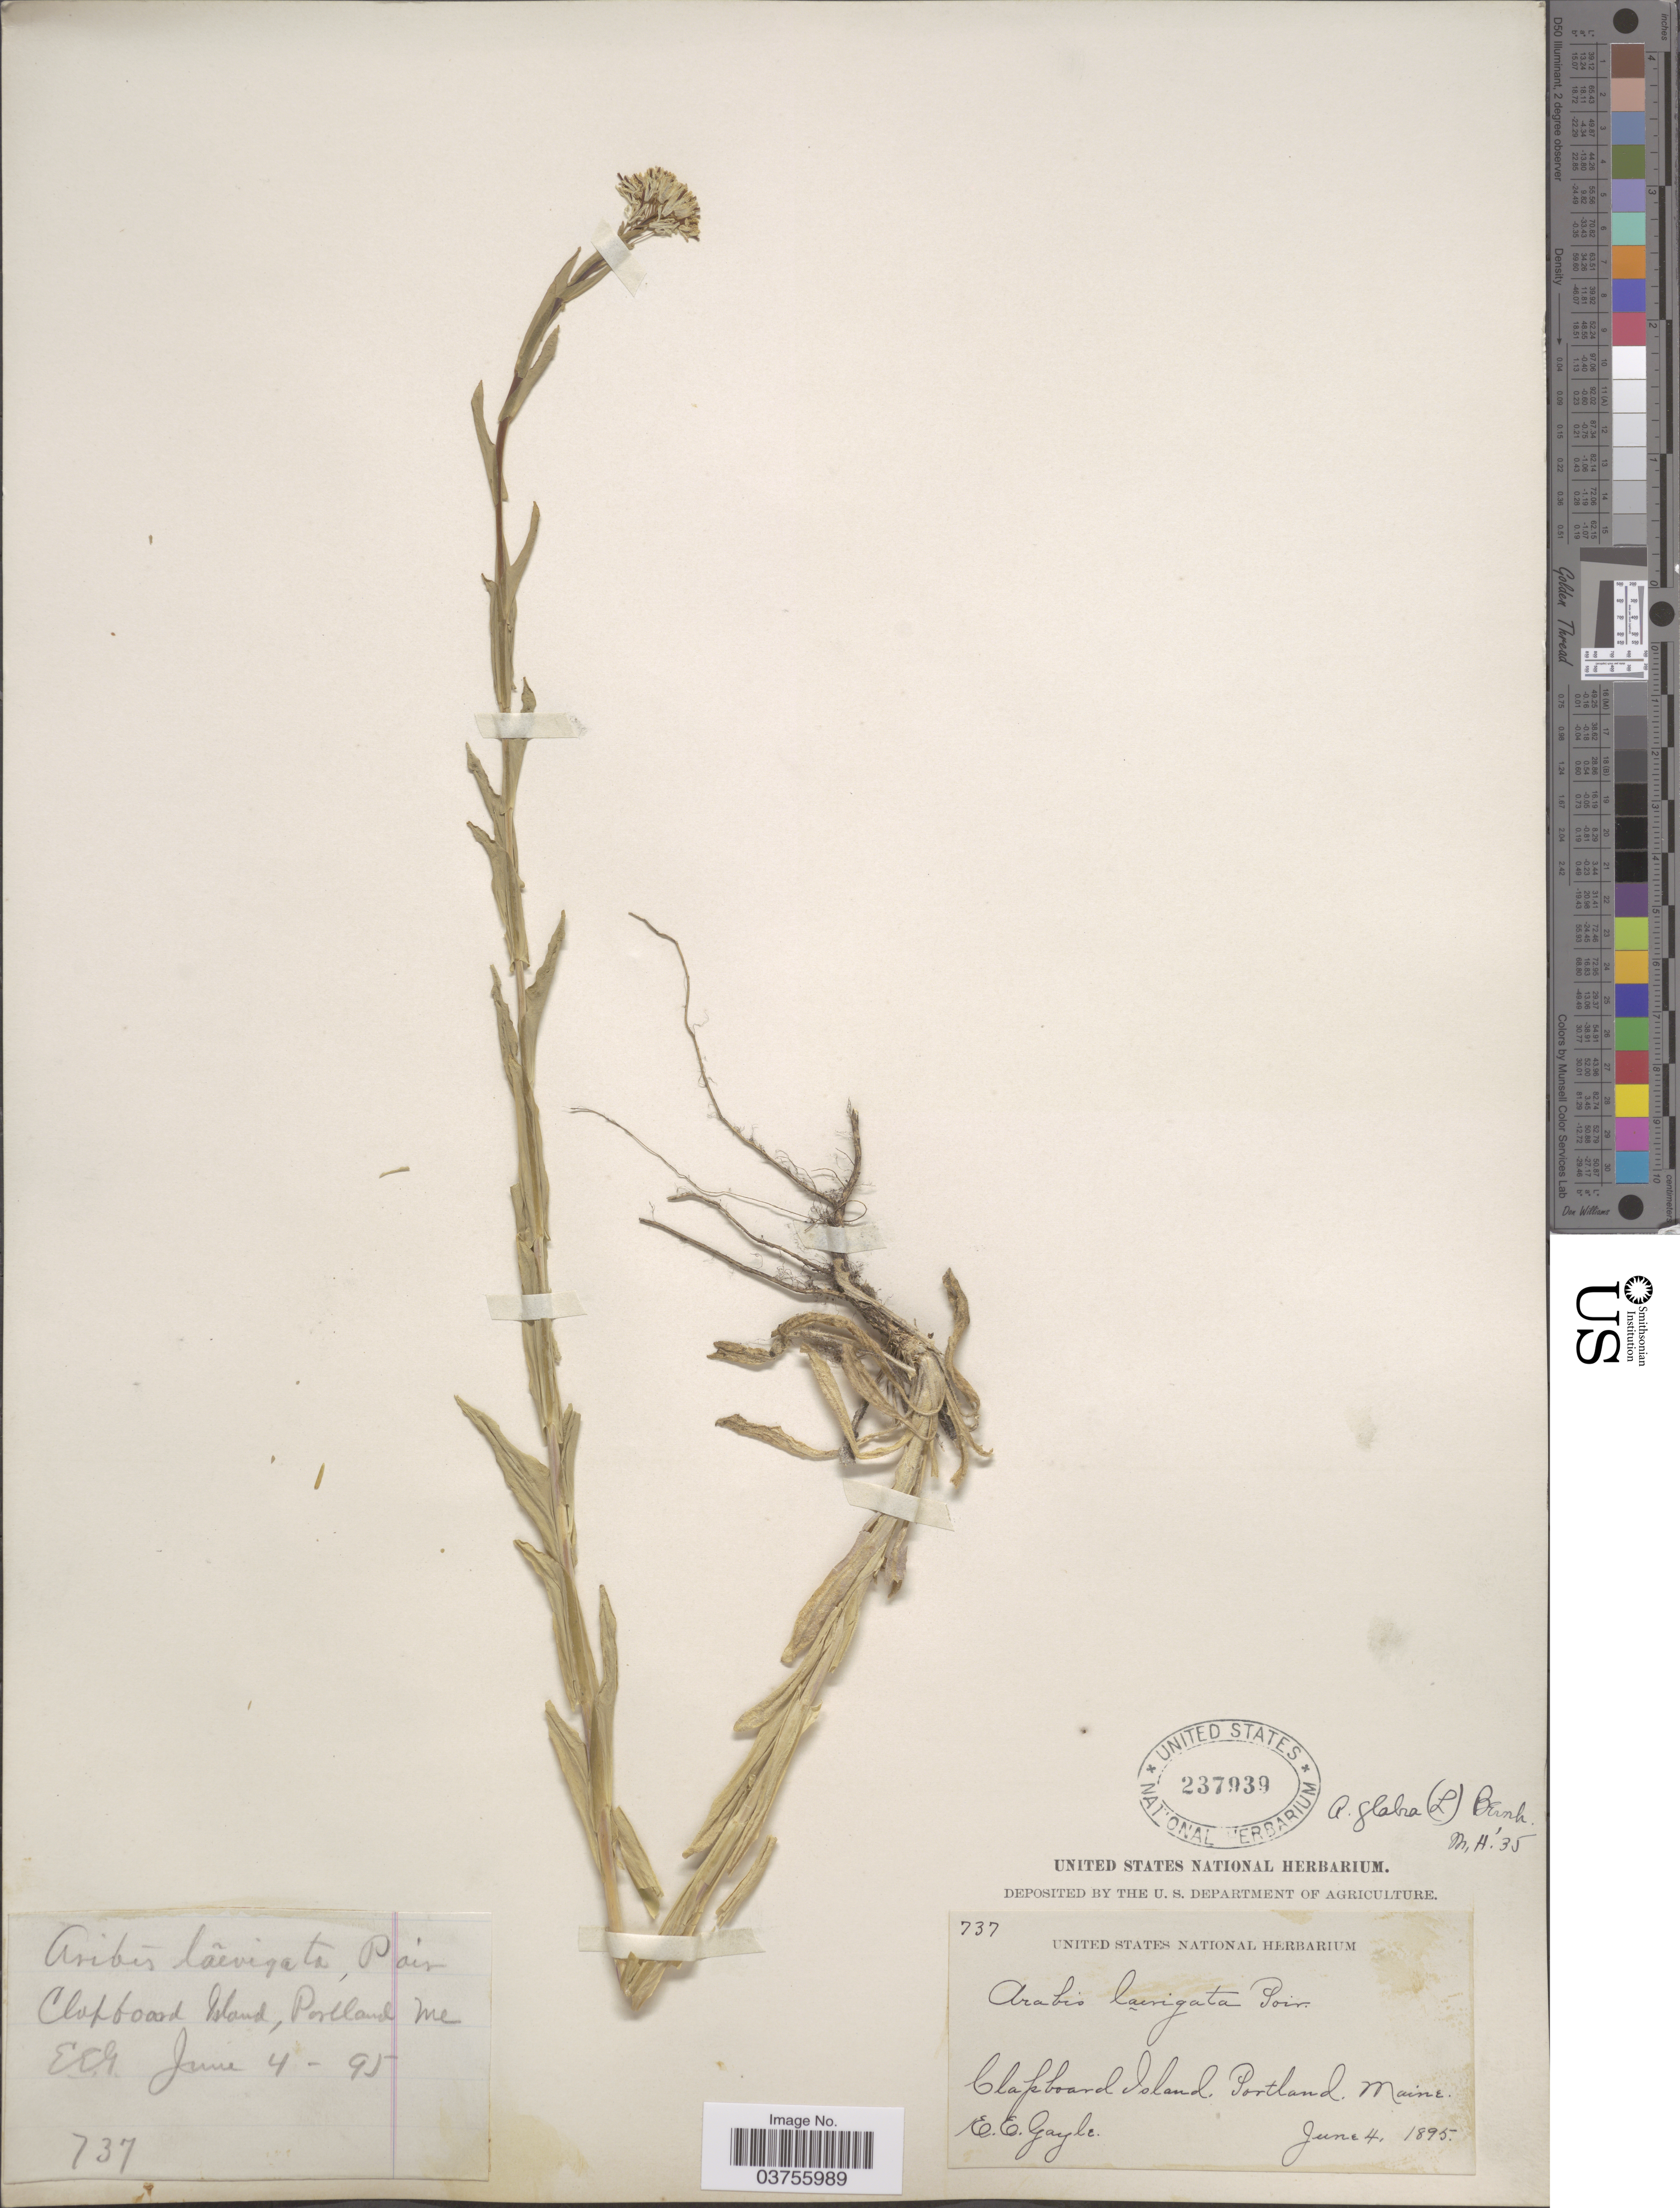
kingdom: Plantae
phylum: Tracheophyta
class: Magnoliopsida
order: Brassicales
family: Brassicaceae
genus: Turritis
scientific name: Turritis glabra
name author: L.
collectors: E. Gayle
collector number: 737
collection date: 1895-06-04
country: United States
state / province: Maine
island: Clapboard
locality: Clapboard Island, Portland.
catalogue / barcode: US 237939